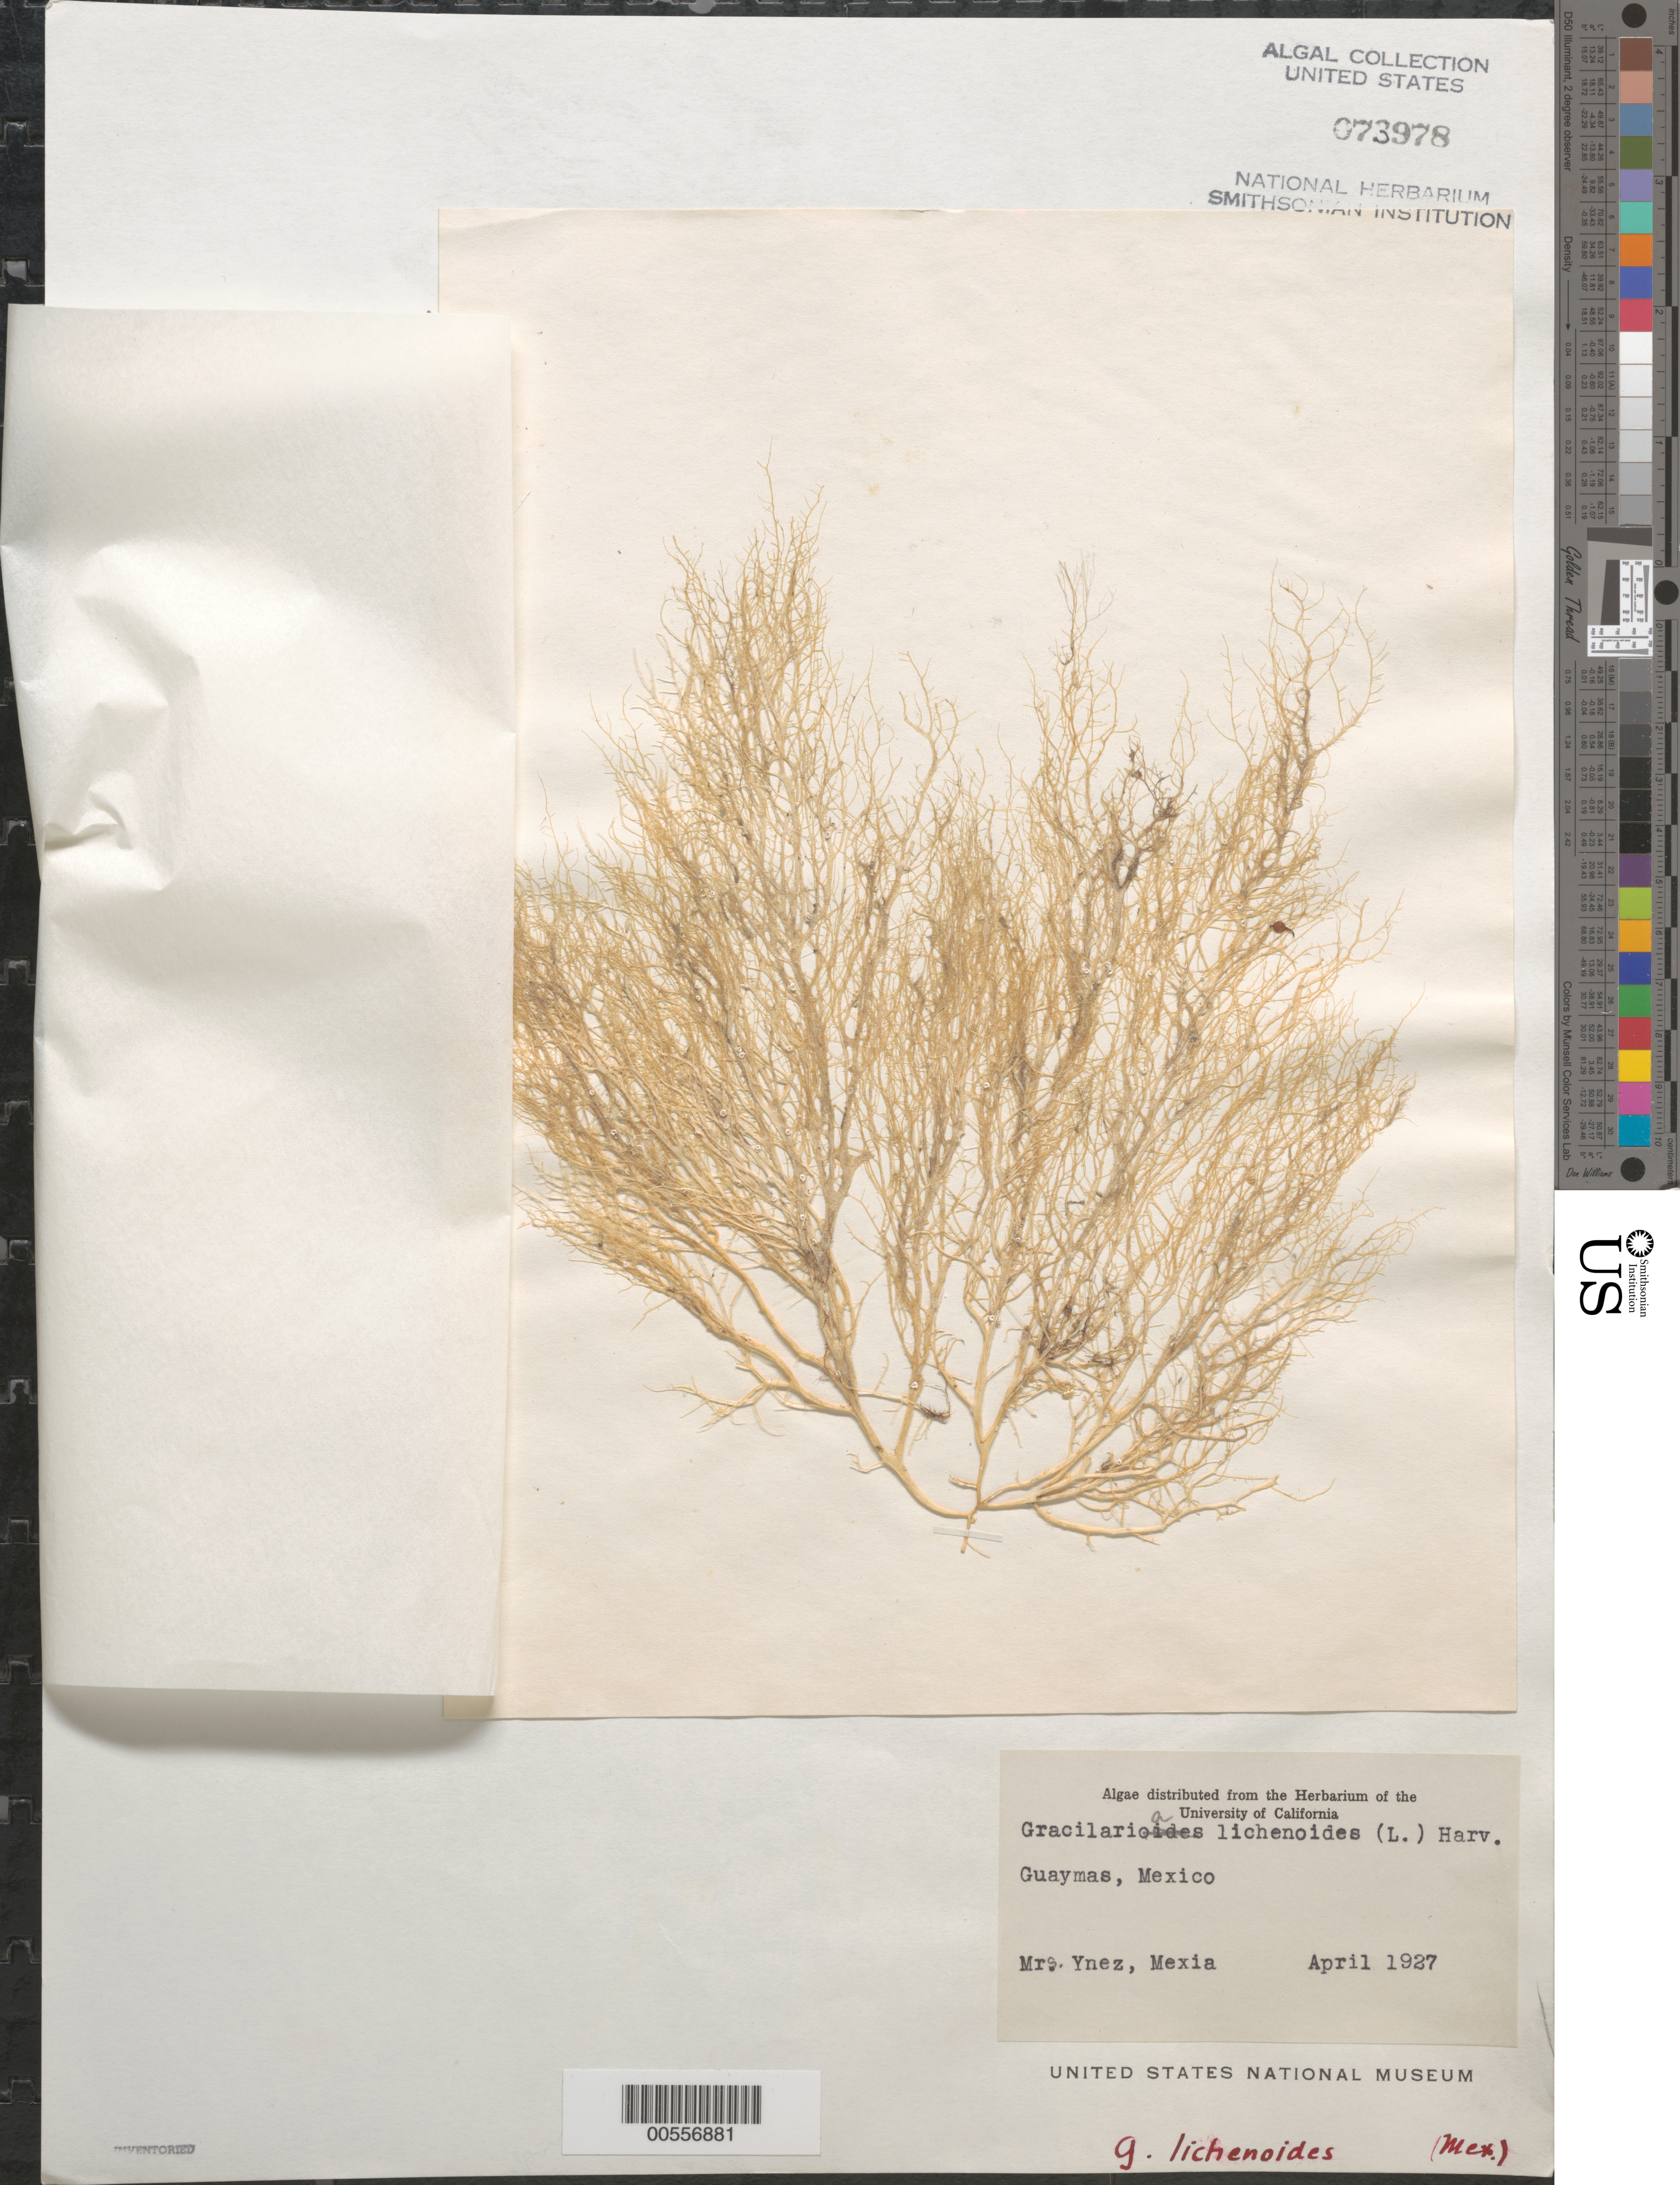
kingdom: Plantae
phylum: Rhodophyta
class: Florideophyceae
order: Gracilariales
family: Gracilariaceae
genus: Gracilaria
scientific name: Gracilaria edulis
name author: (S.G. Gmel.) P.C. Silva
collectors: M. Ynez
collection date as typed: Apr 1927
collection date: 1927-04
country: Mexico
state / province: Sonora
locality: Guaymas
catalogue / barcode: US 73978